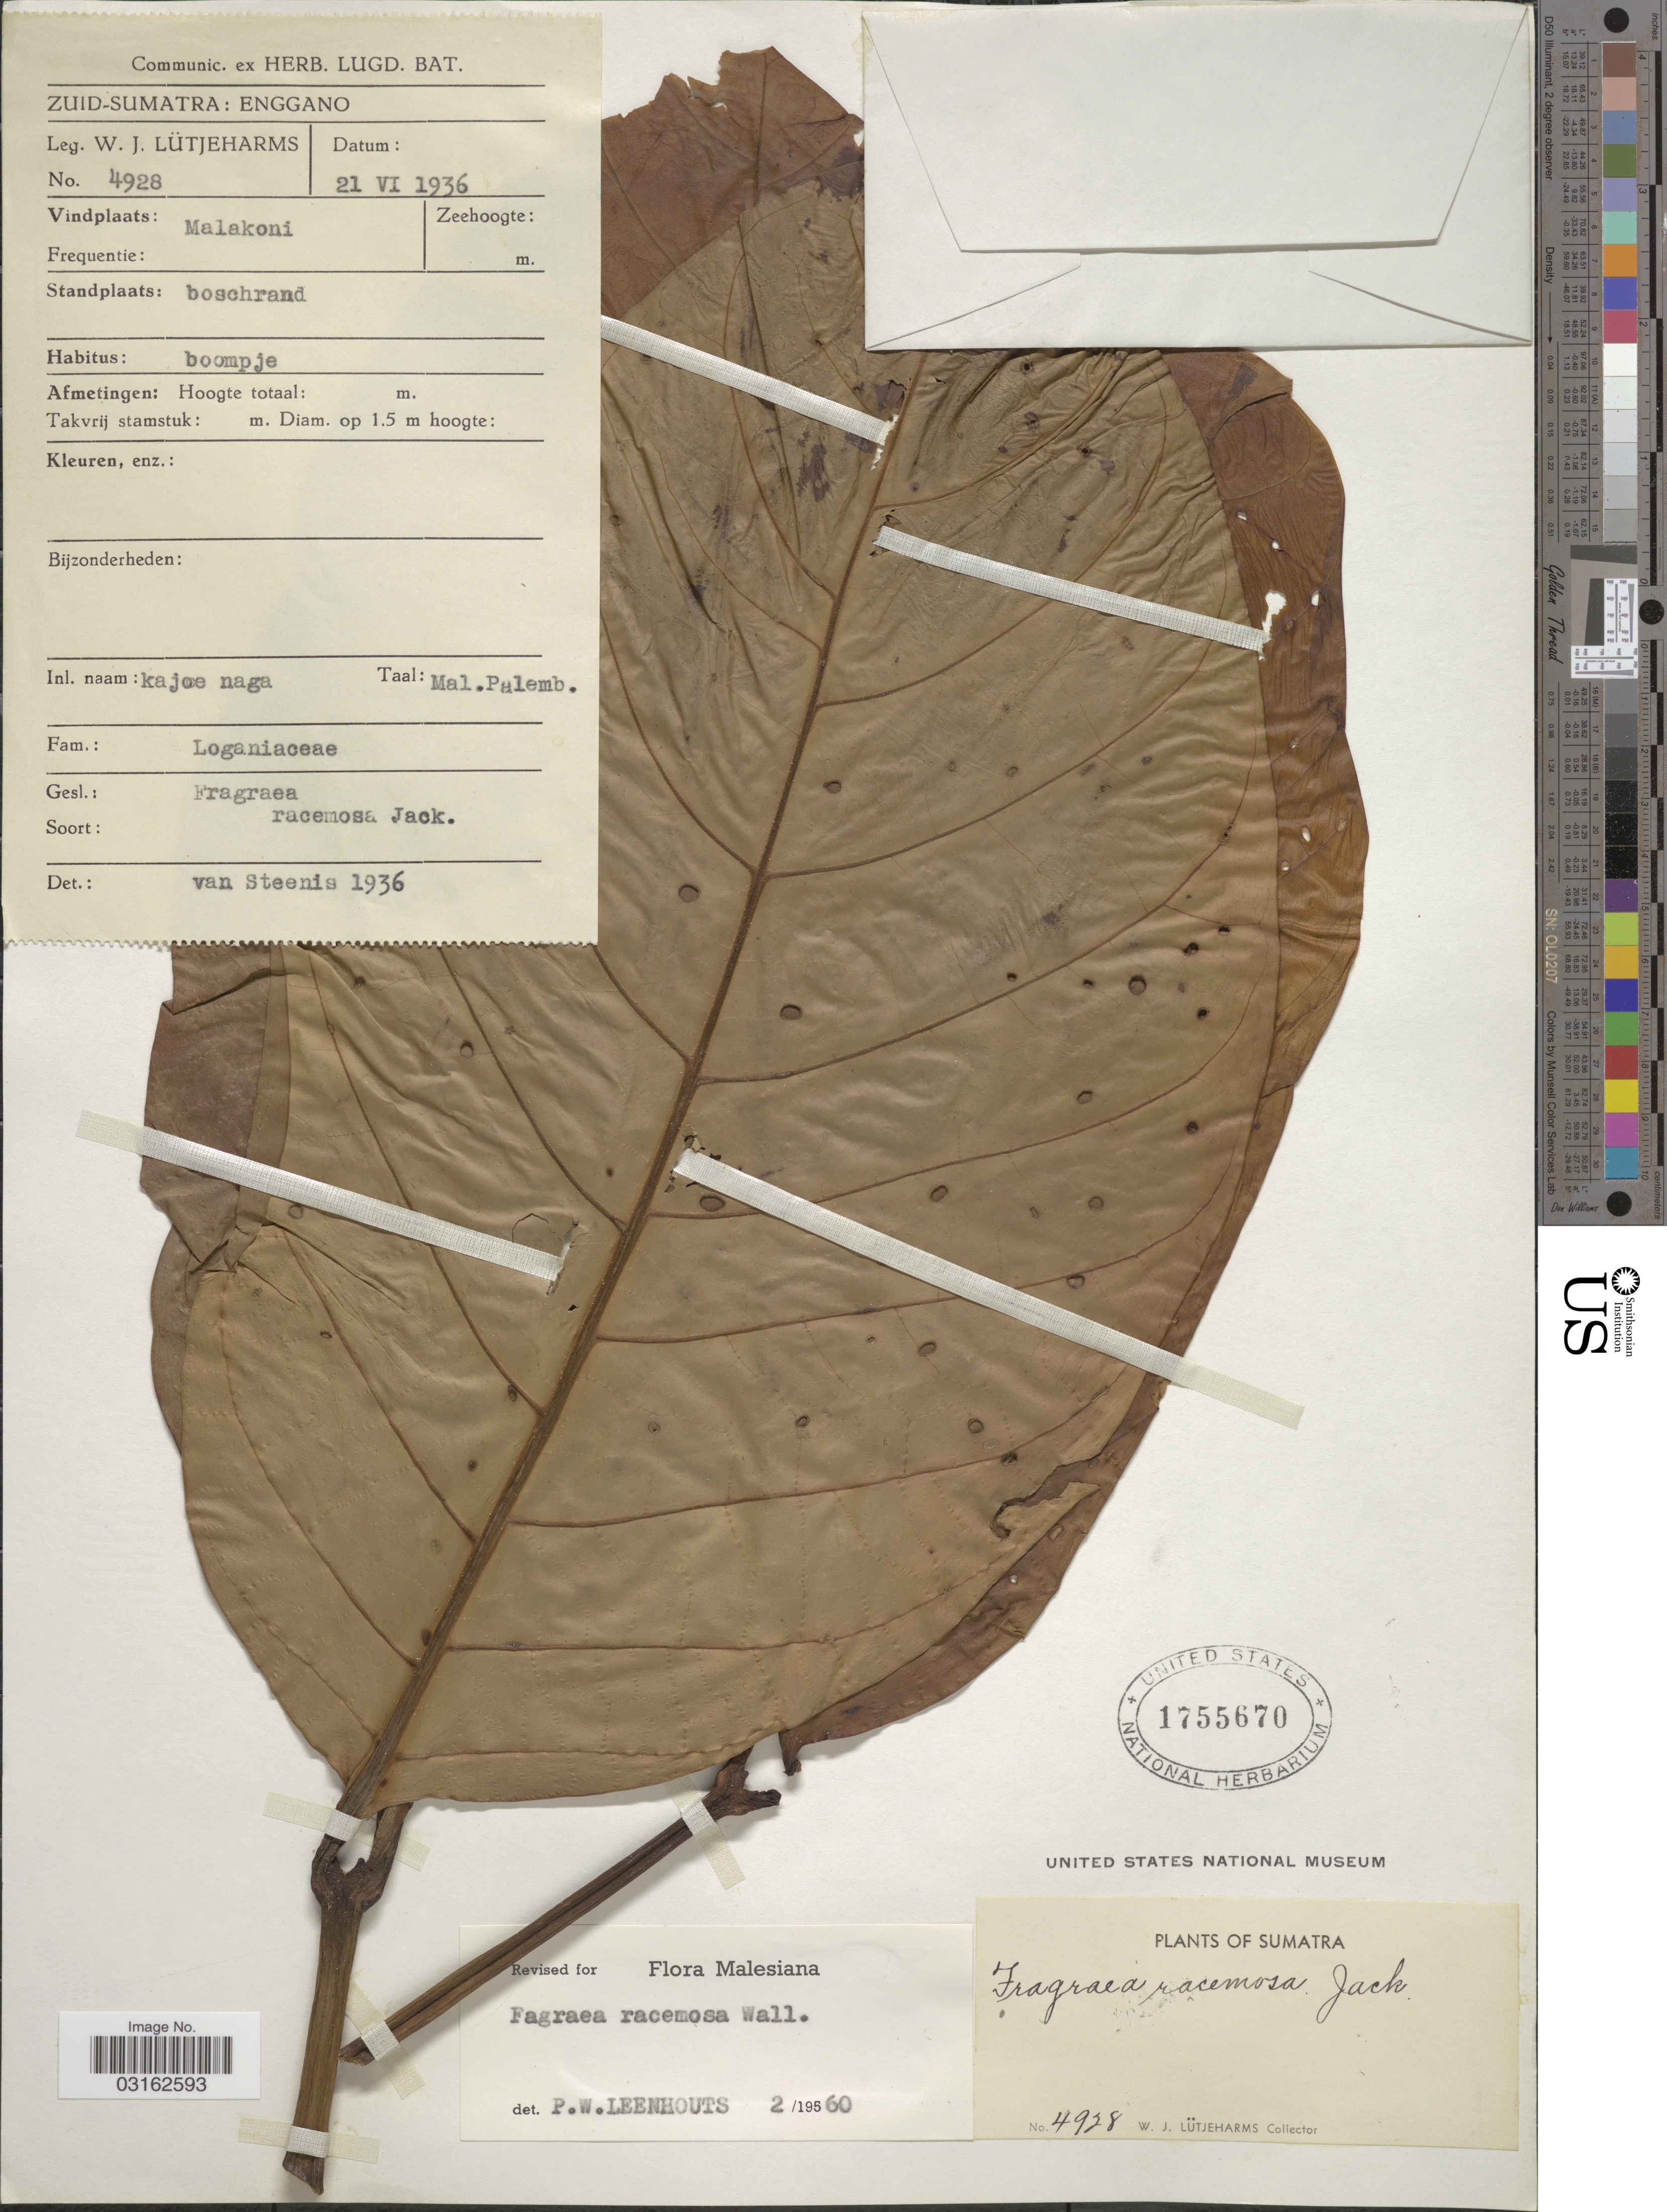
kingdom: Plantae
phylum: Tracheophyta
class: Magnoliopsida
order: Gentianales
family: Gentianaceae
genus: Fagraea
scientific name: Fagraea racemosa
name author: Jack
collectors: W. Lütjeharms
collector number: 4928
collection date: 1936-06-21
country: Indonesia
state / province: Sumatra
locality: Zuid-Sumatra: Enggano. Malakoni.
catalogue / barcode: US 1755670